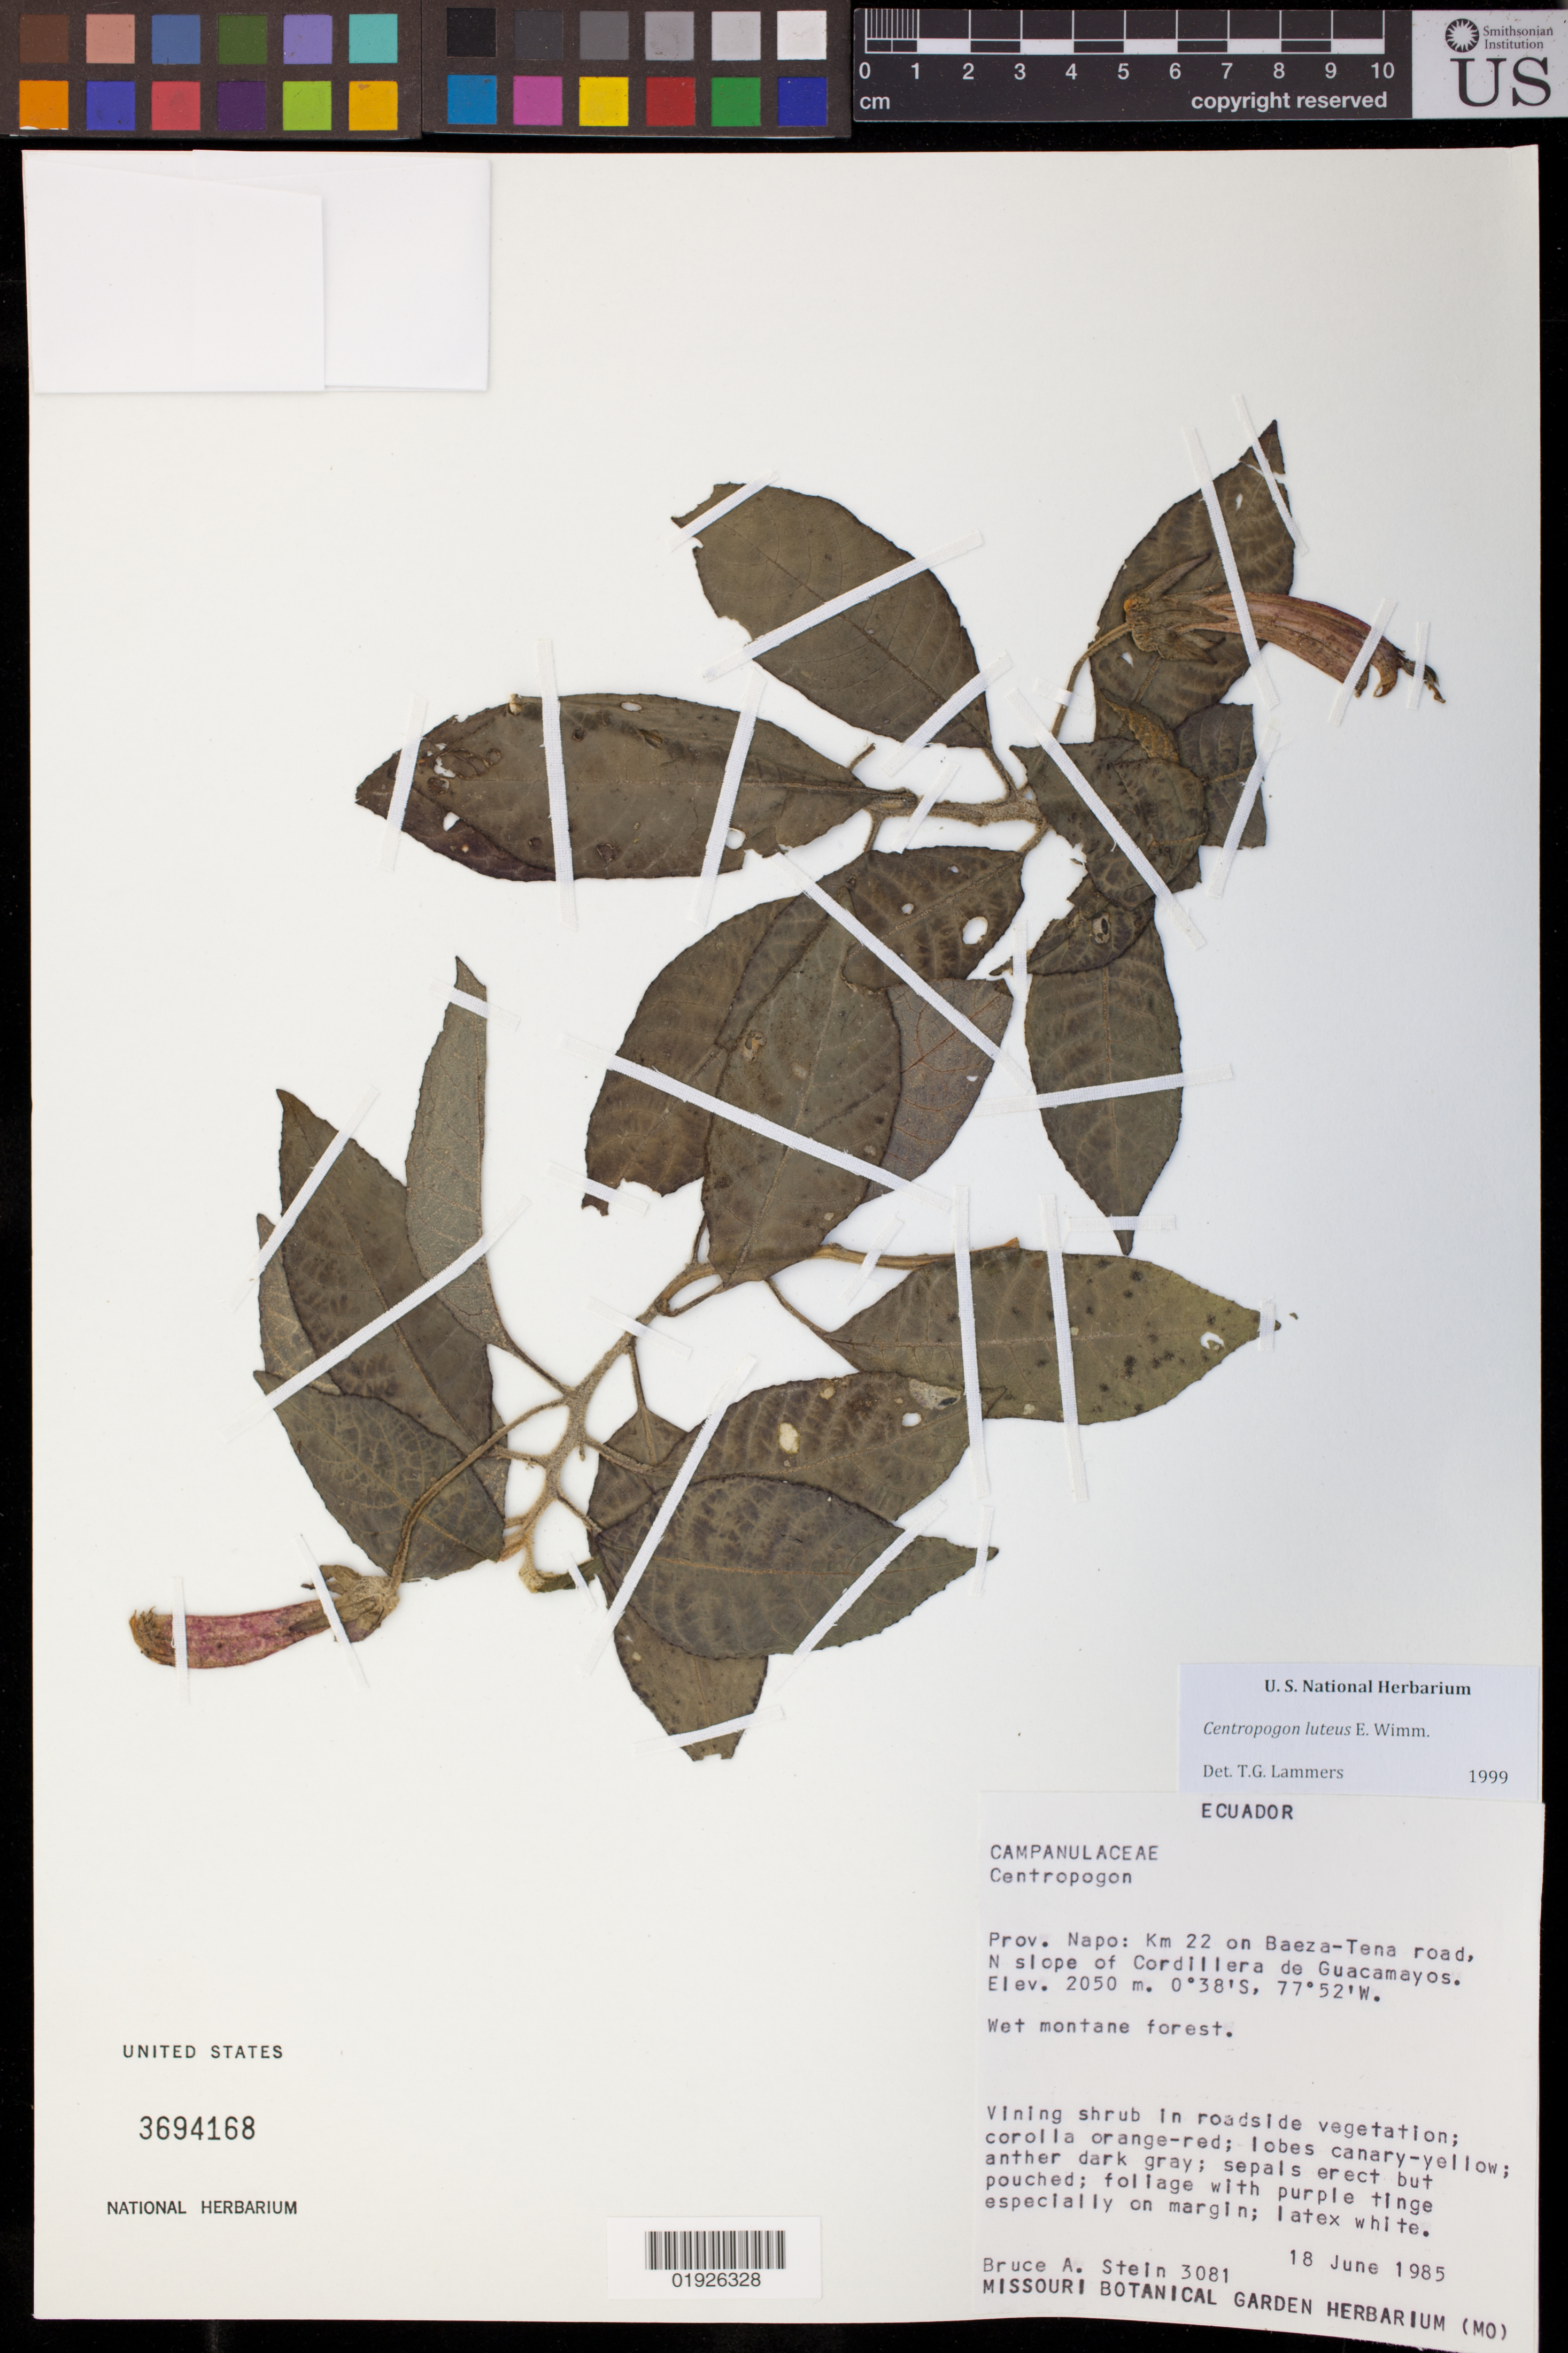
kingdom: Plantae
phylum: Tracheophyta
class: Magnoliopsida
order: Asterales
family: Campanulaceae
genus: Centropogon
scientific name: Centropogon luteus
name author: E. Wimm.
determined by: Lammers, T. G.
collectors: B. A. Stein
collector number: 3081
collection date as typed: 18 Jun 1985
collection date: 1985-06-18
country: Ecuador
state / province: Napo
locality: Km 22 on Baeza-Tena road, N slope of Cordillera de Guacamayos.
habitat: Wet montane forest.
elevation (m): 2050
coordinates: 0 38 S, 77 52 W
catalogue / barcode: US 3694168